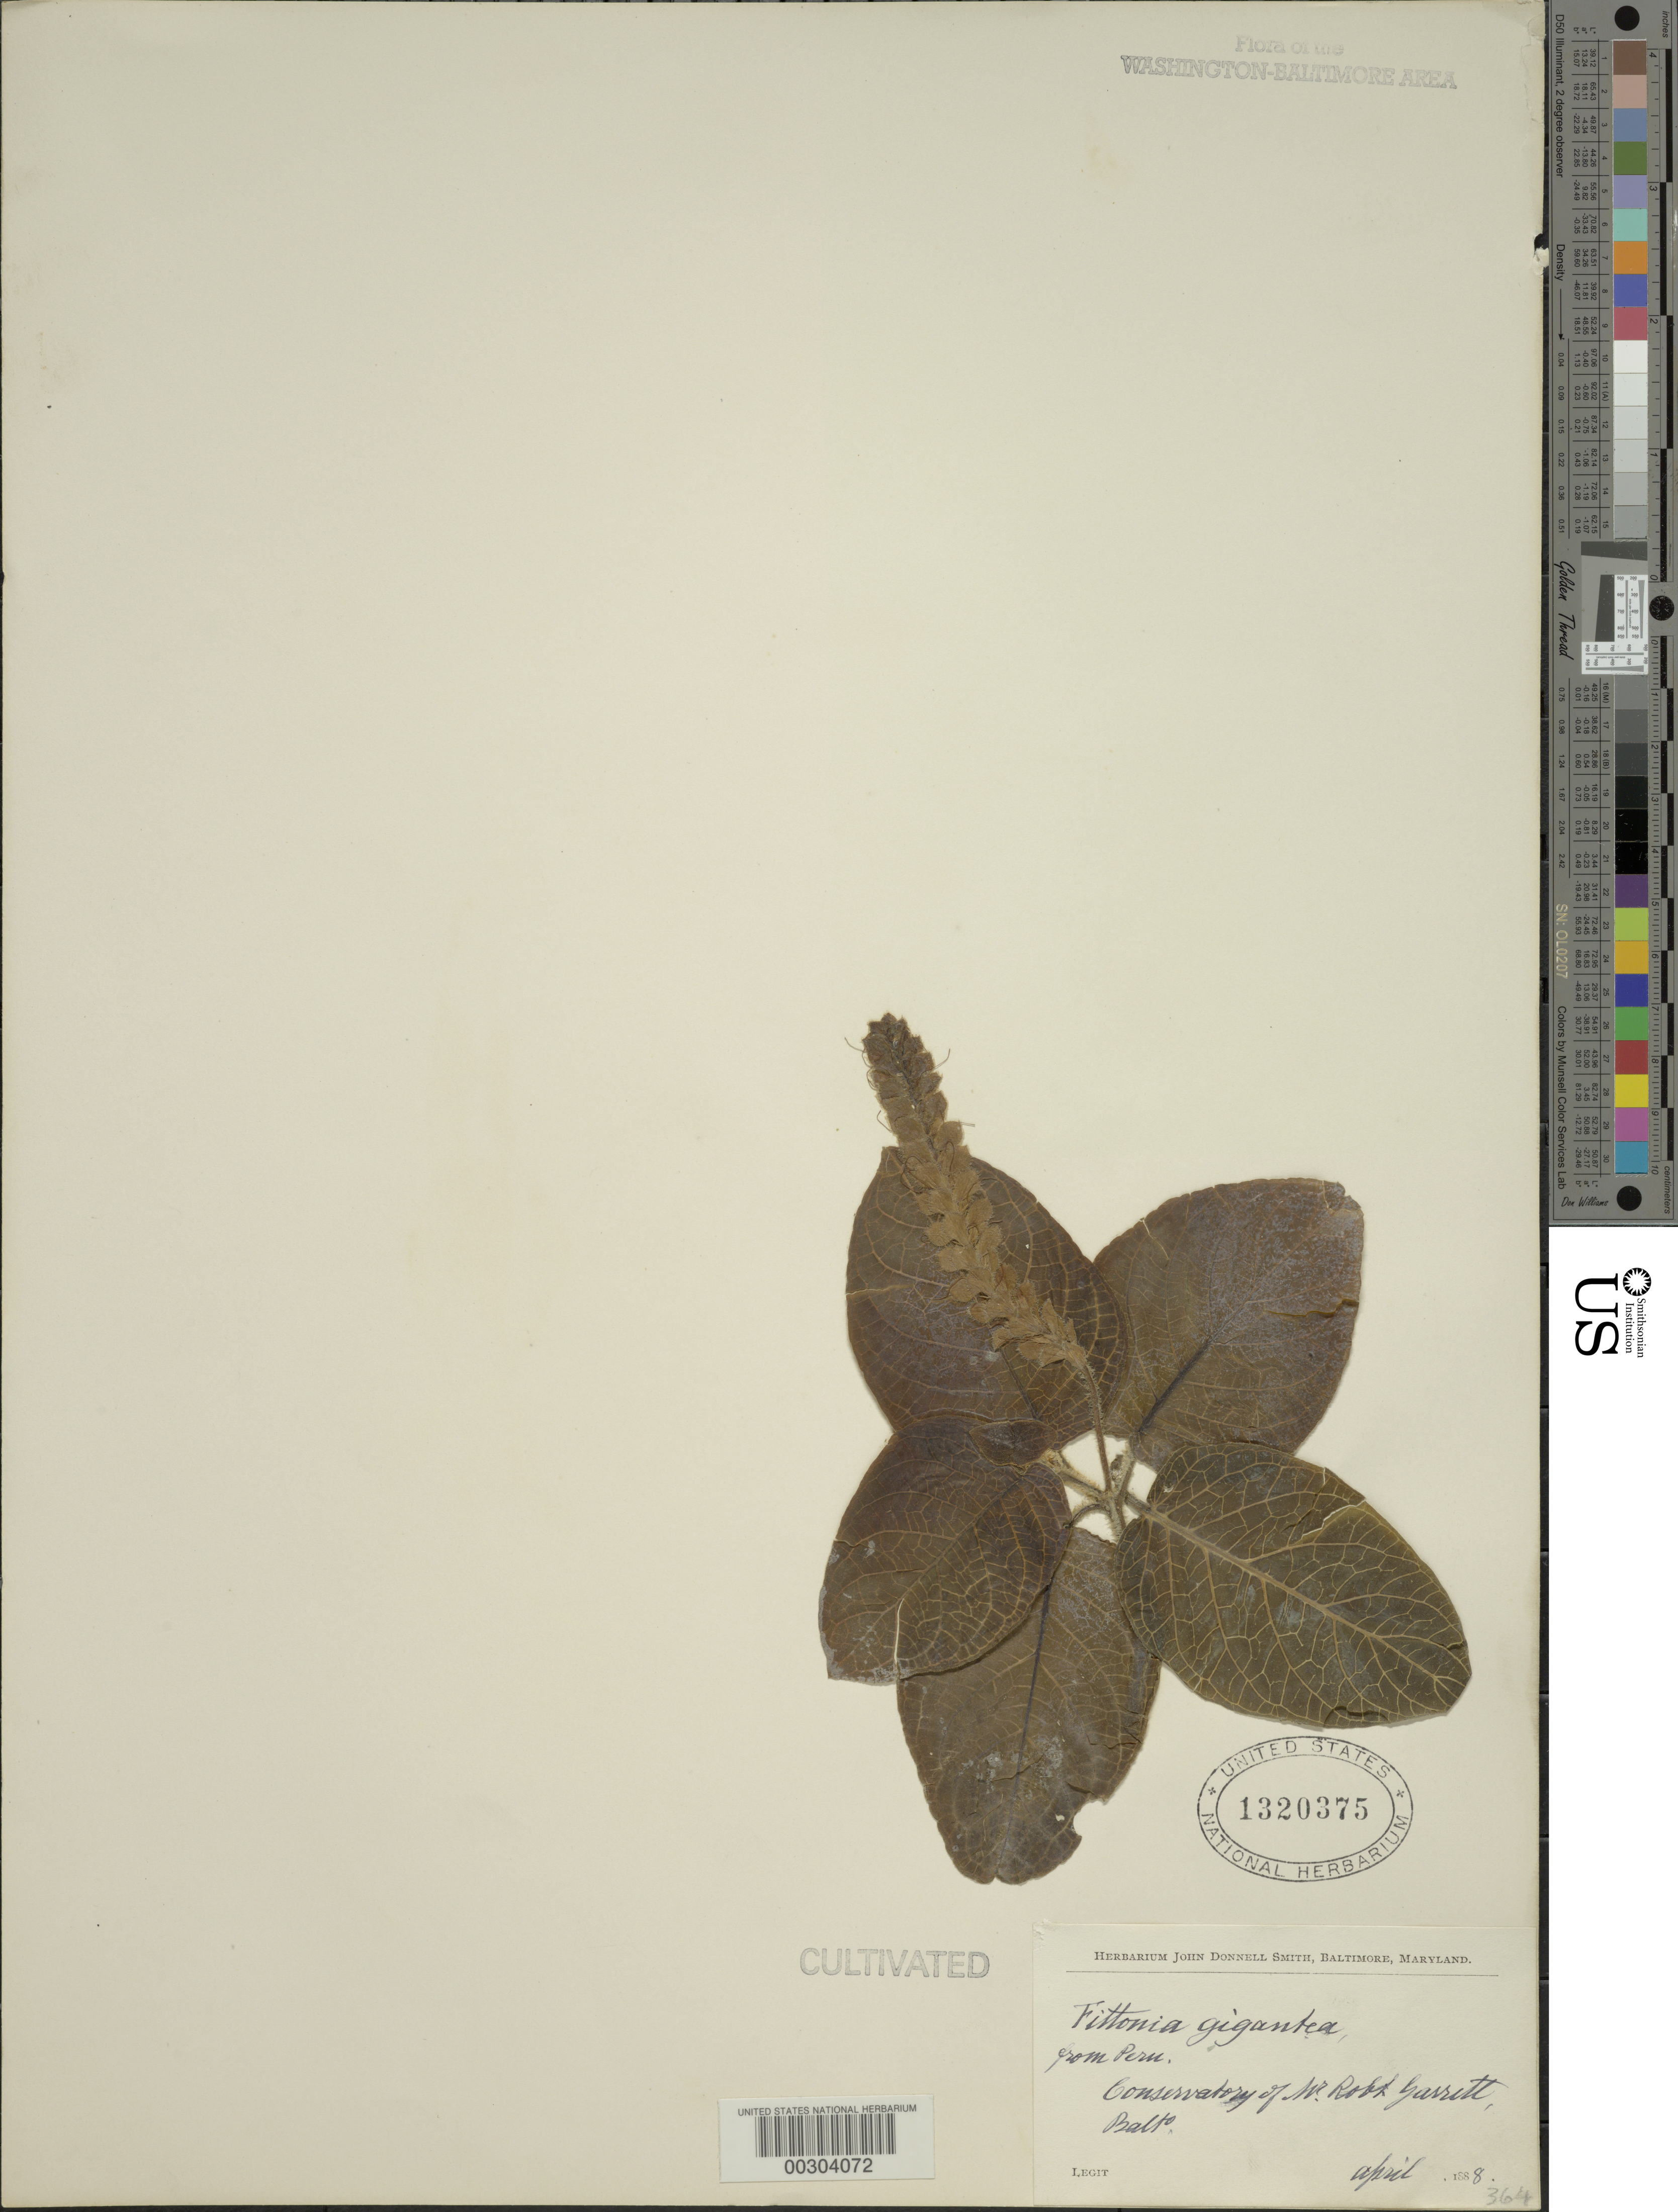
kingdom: Plantae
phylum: Tracheophyta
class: Magnoliopsida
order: Lamiales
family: Acanthaceae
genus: Fittonia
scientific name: Fittonia gigantea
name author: Linden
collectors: ex Herb. John Donnell Smith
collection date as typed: Apr 1888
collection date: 1888-04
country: United States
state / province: Maryland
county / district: City of Baltimore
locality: Conservatory of Mr. Robt. Garrett, Baltimore [cultivated]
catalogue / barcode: US 1320375